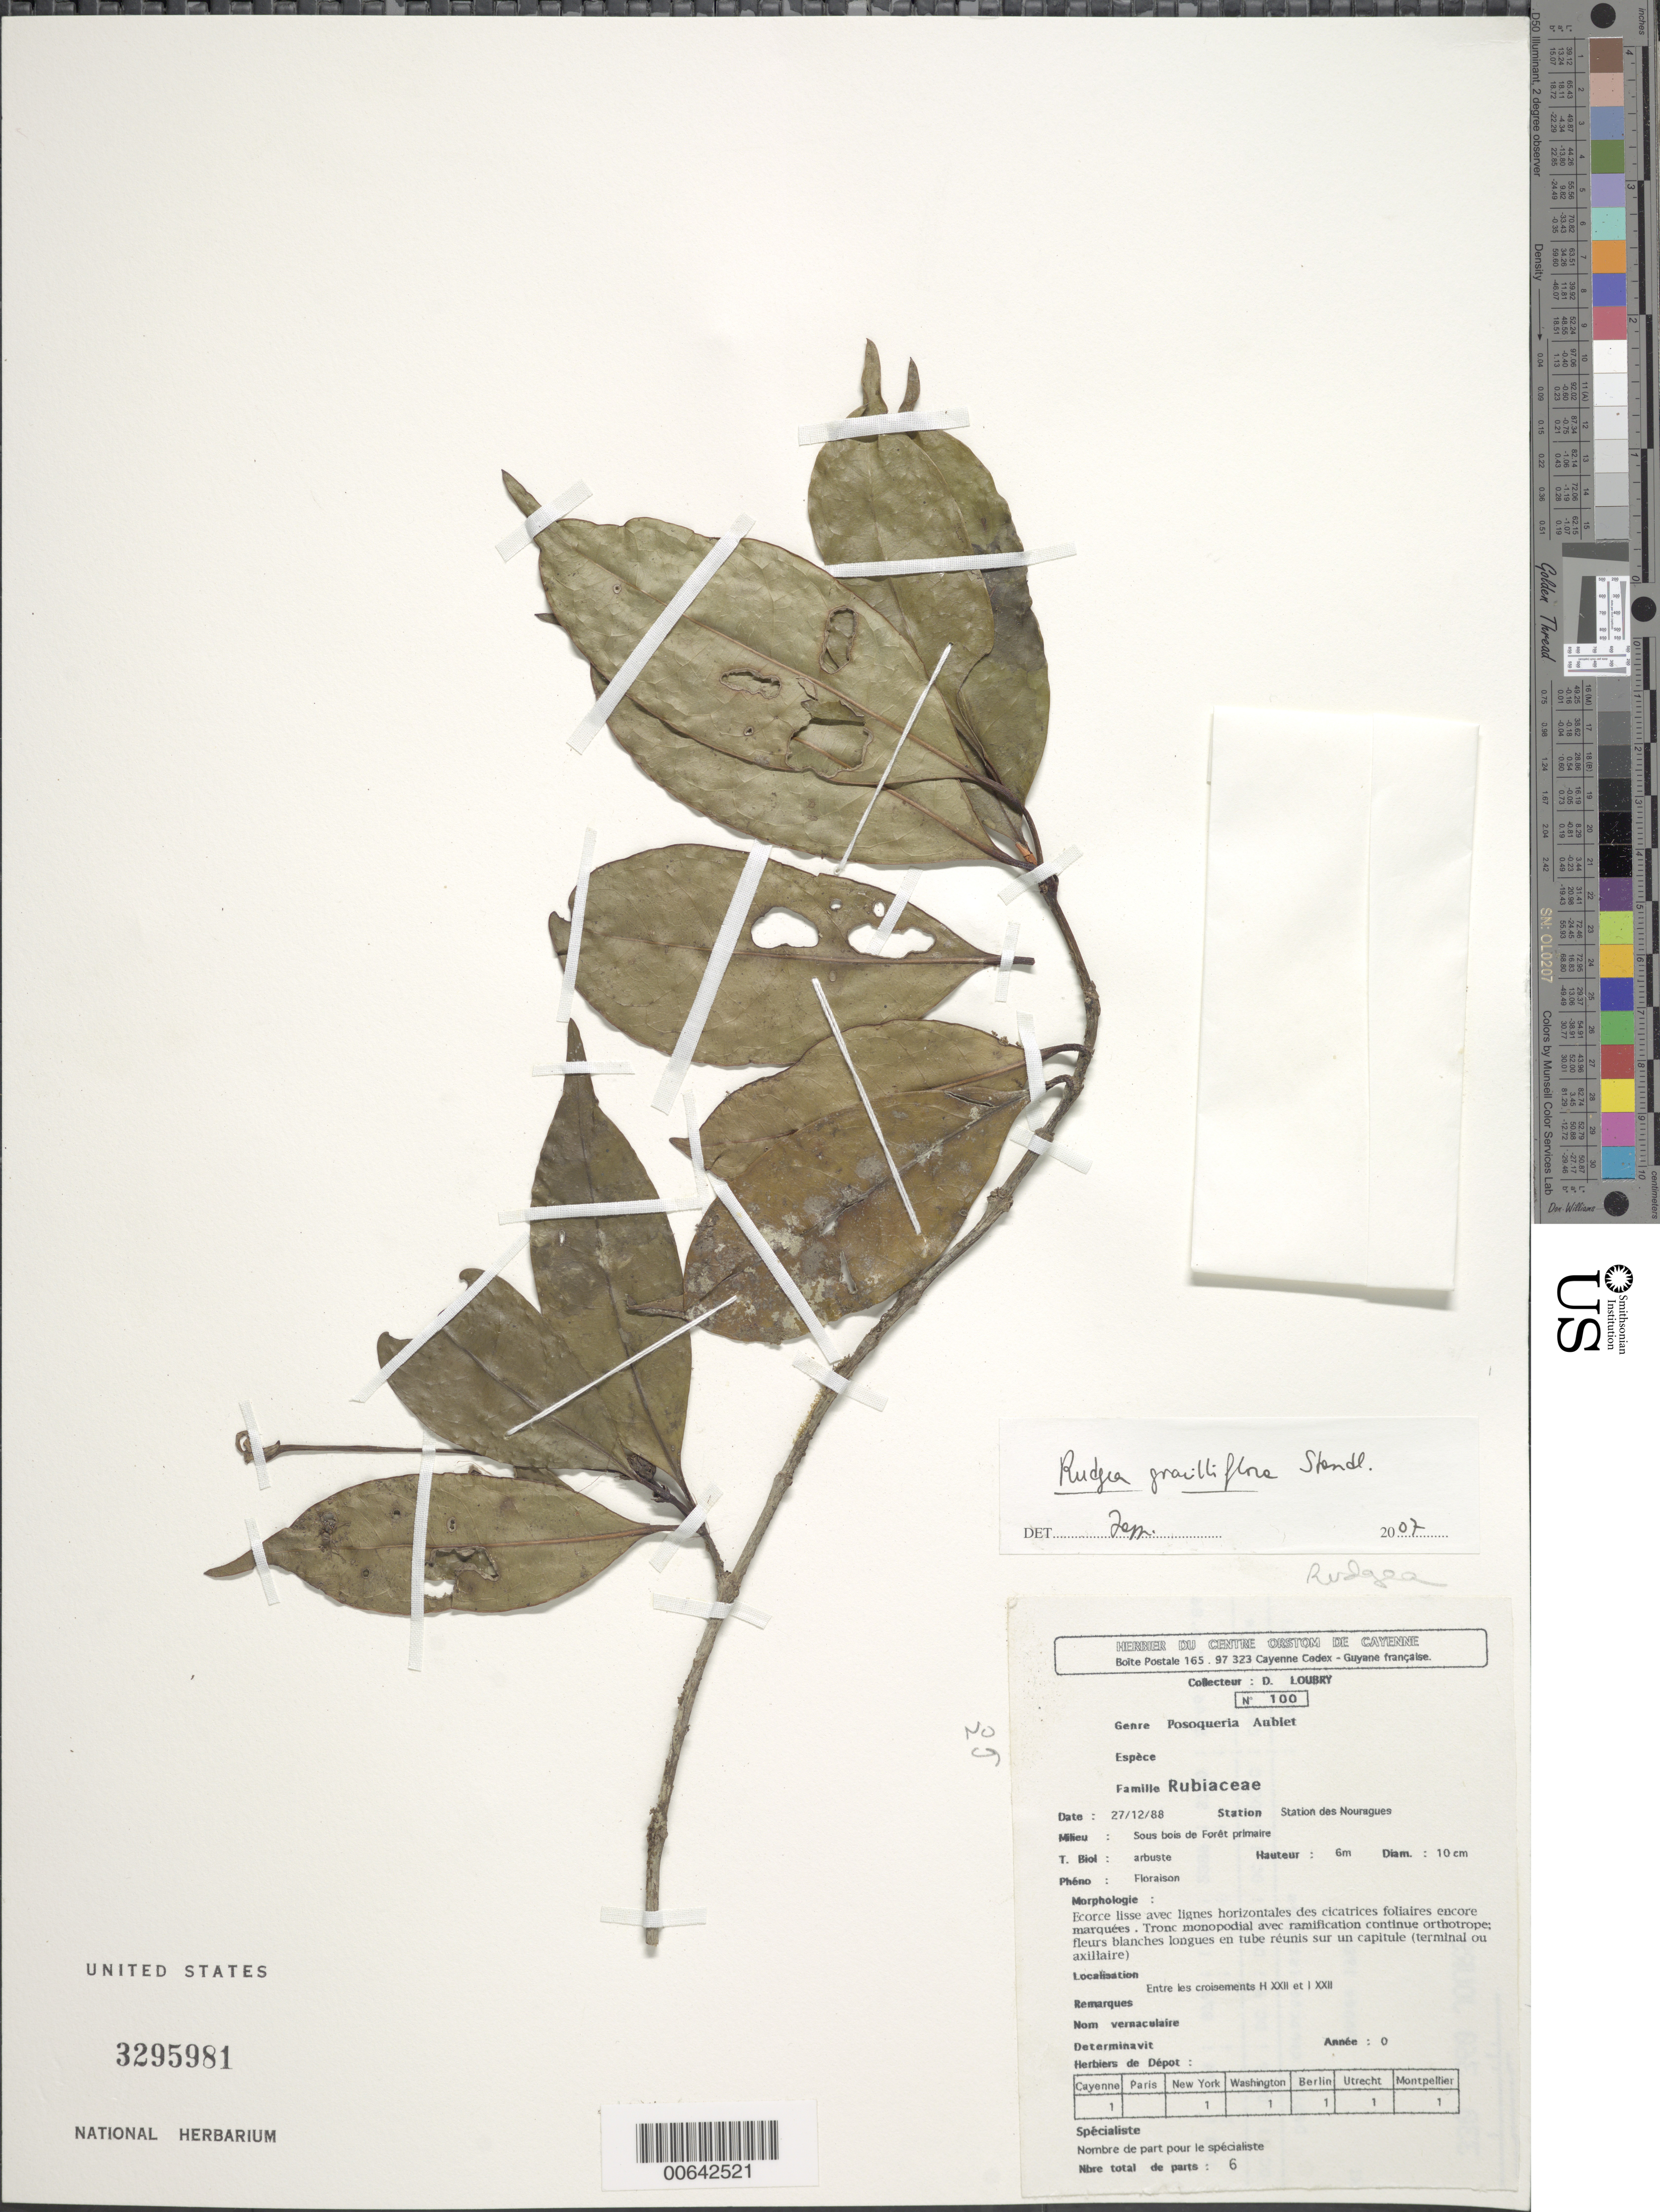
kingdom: Plantae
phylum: Tracheophyta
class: Magnoliopsida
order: Gentianales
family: Rubiaceae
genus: Rudgea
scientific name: Rudgea graciliflora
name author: Standl.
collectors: D. Loubry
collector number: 100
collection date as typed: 27-Dec-88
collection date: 1988-12-27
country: French Guiana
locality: Station des Nouragues, Bassin de l'Approuague, Arataye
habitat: Understory of primary forest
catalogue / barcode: US 3295981